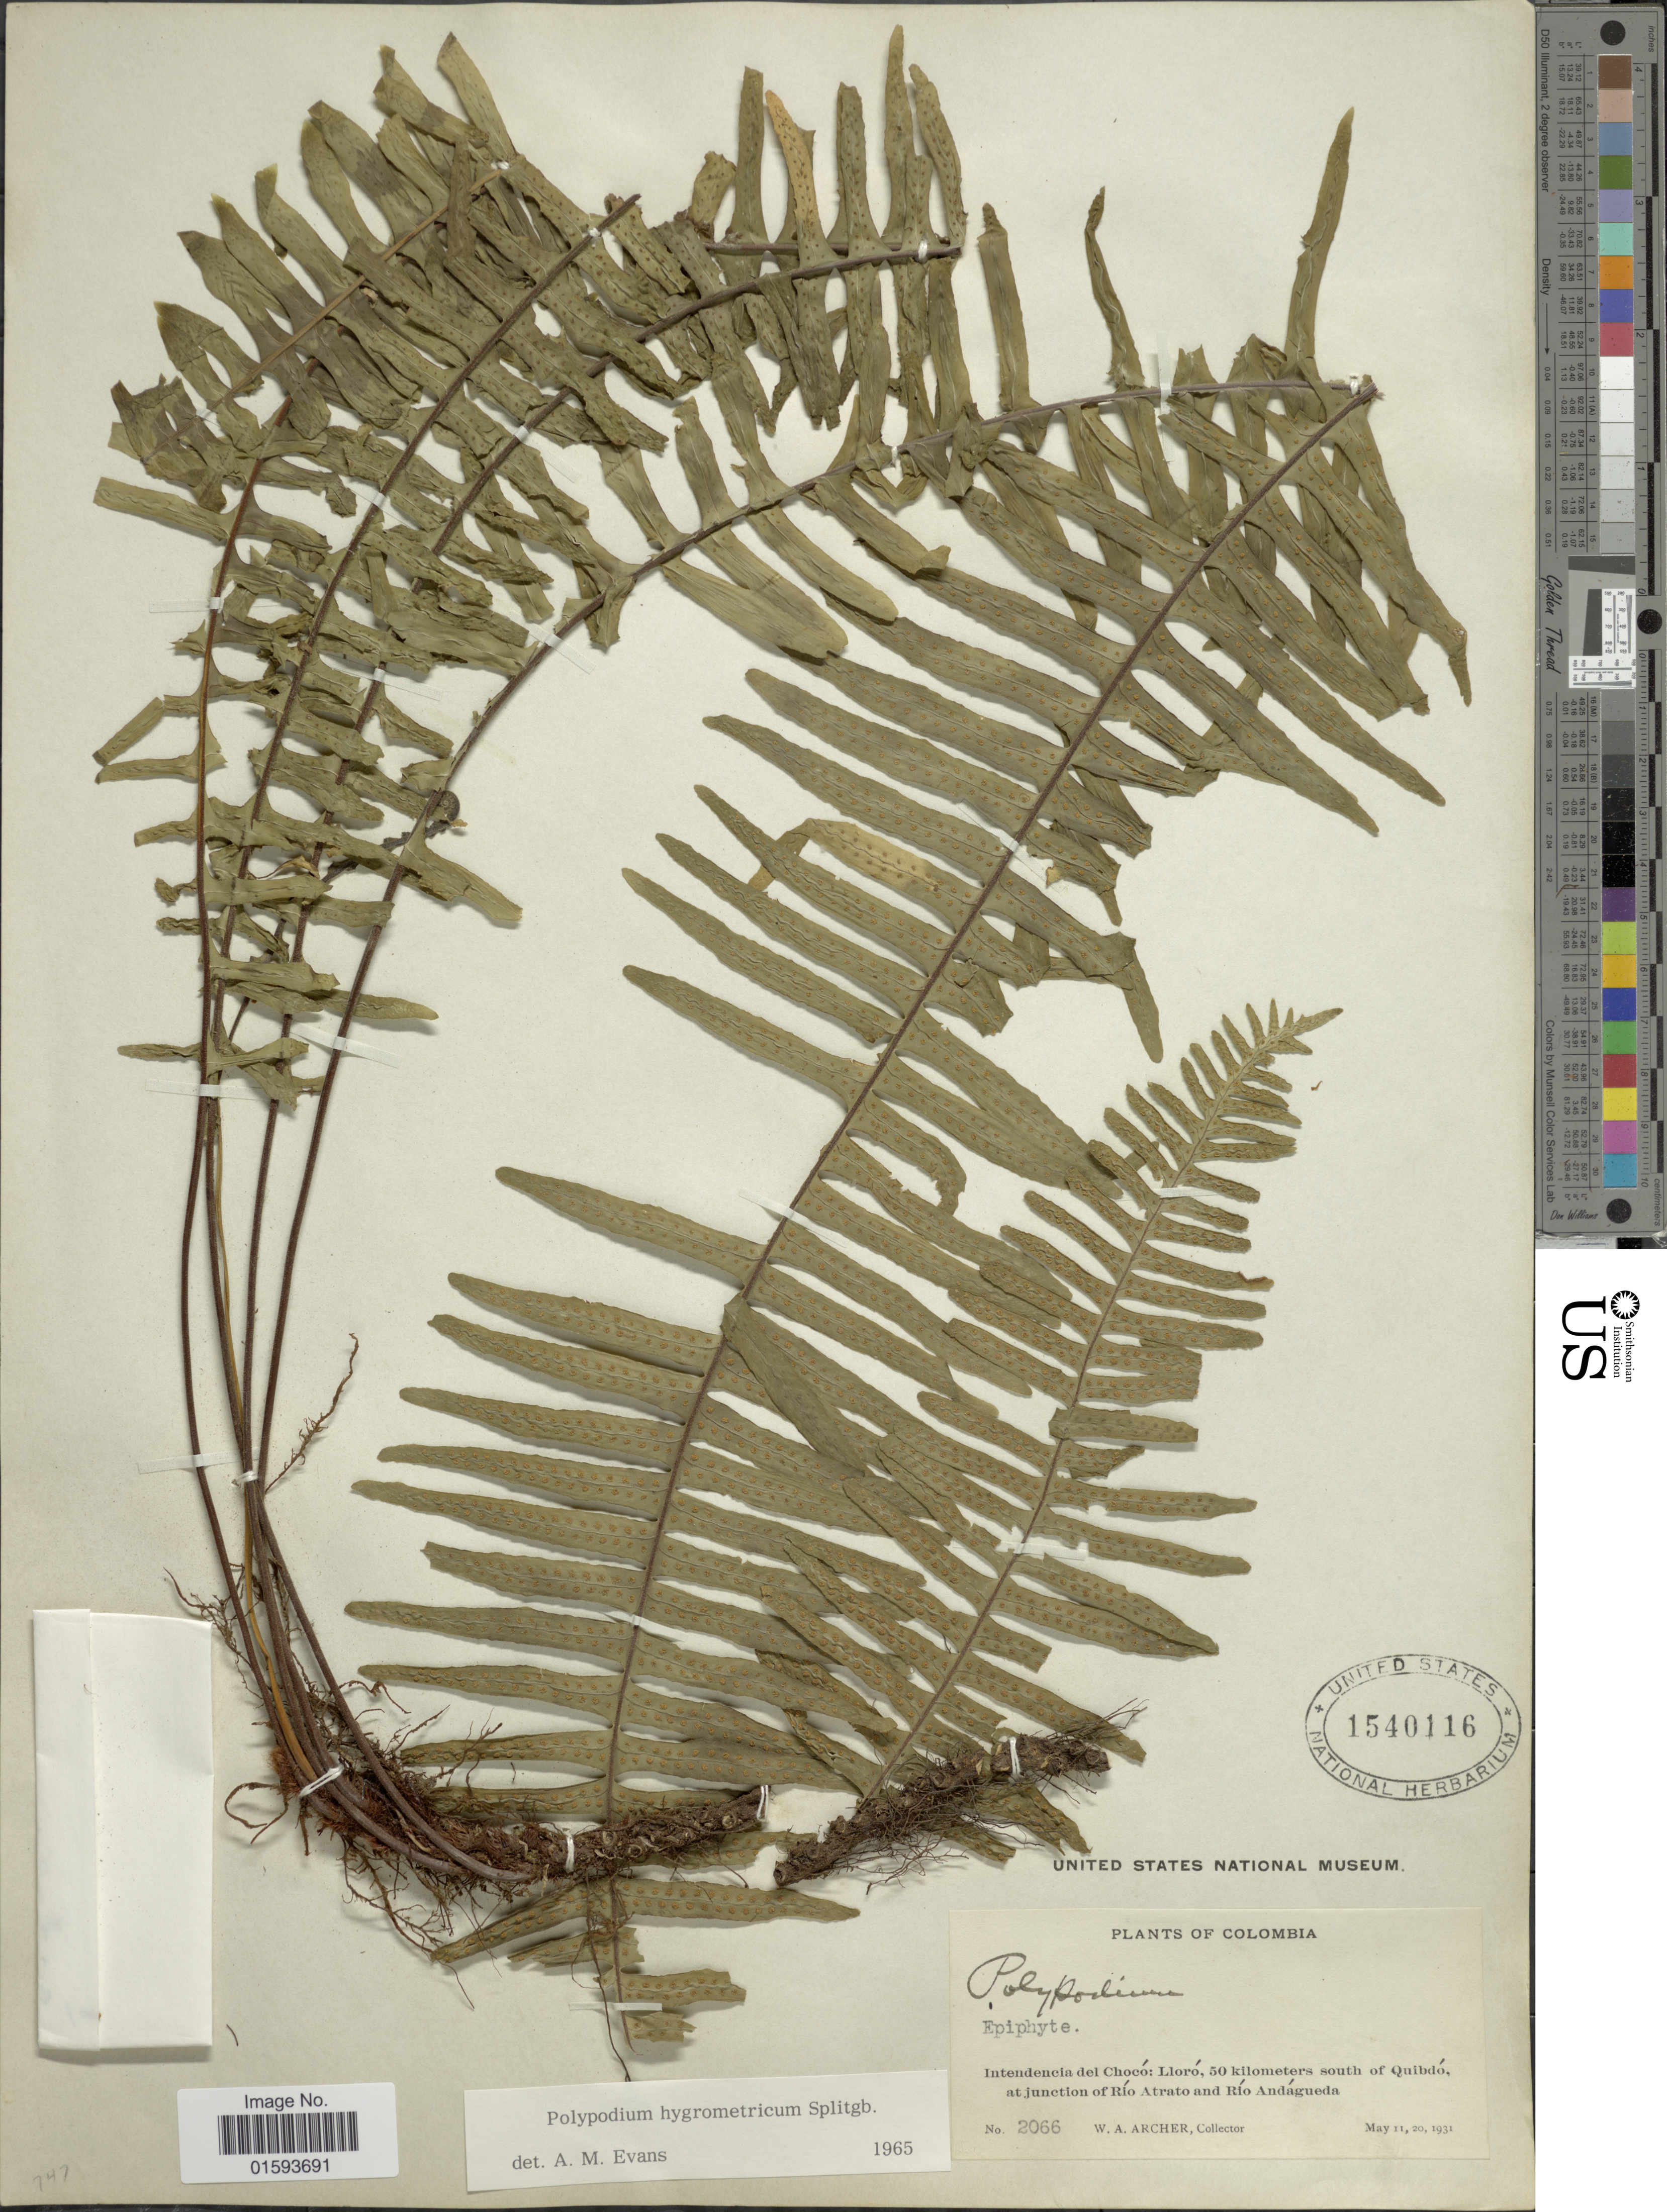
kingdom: Plantae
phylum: Tracheophyta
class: Polypodiopsida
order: Polypodiales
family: Polypodiaceae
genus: Pecluma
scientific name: Pecluma hygrometrica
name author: (Splitg.) M.G. Price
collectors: W. A. Archer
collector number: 2066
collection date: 1931-05-11/1931-05-20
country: Colombia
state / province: Chocó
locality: Intendencia del Choco: Lloro, 50 kilometers south of Quibdo, at junction of Rio Atrato and Rio Andagueda.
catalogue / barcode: US 1540116